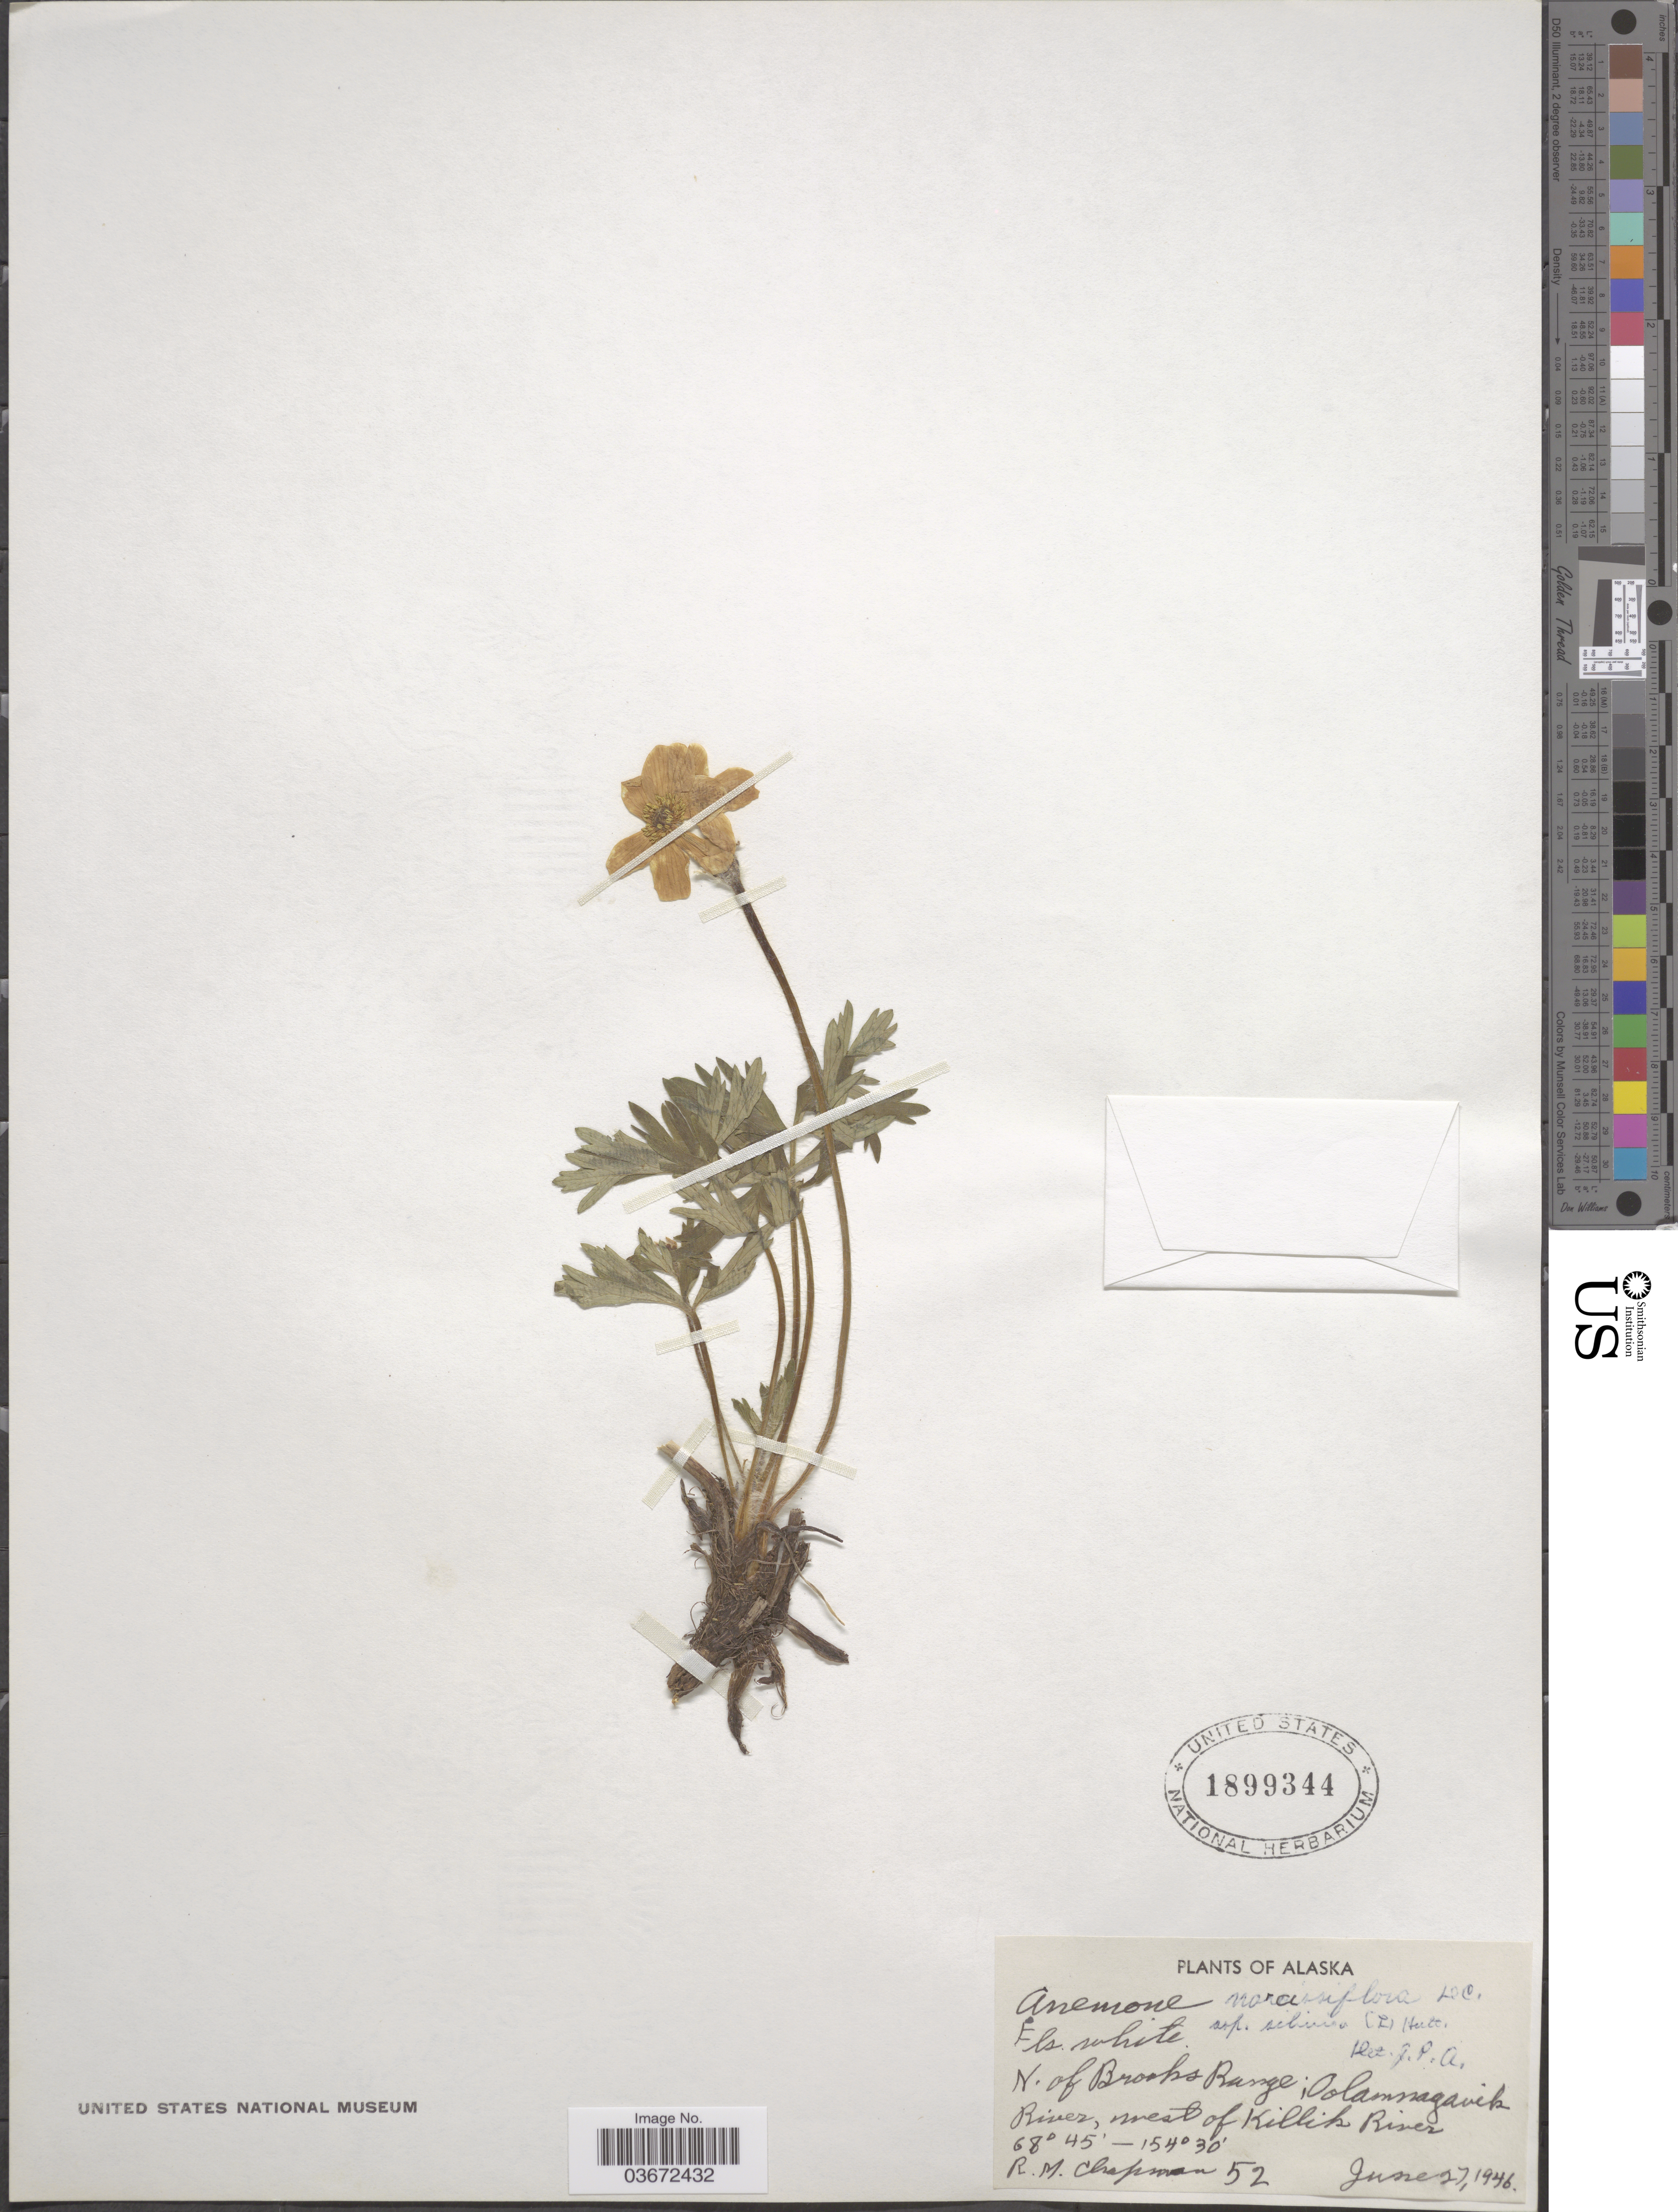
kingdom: Plantae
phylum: Tracheophyta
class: Magnoliopsida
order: Ranunculales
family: Ranunculaceae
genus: Anemone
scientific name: Anemone narcissiflora var. sibirica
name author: (L.) Tamura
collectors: R. M. Chapman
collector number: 52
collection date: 1946-06-27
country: United States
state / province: Alaska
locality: N. of Brooks Range; Oolamnagavik River, west of Killik River.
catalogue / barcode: US 1899344